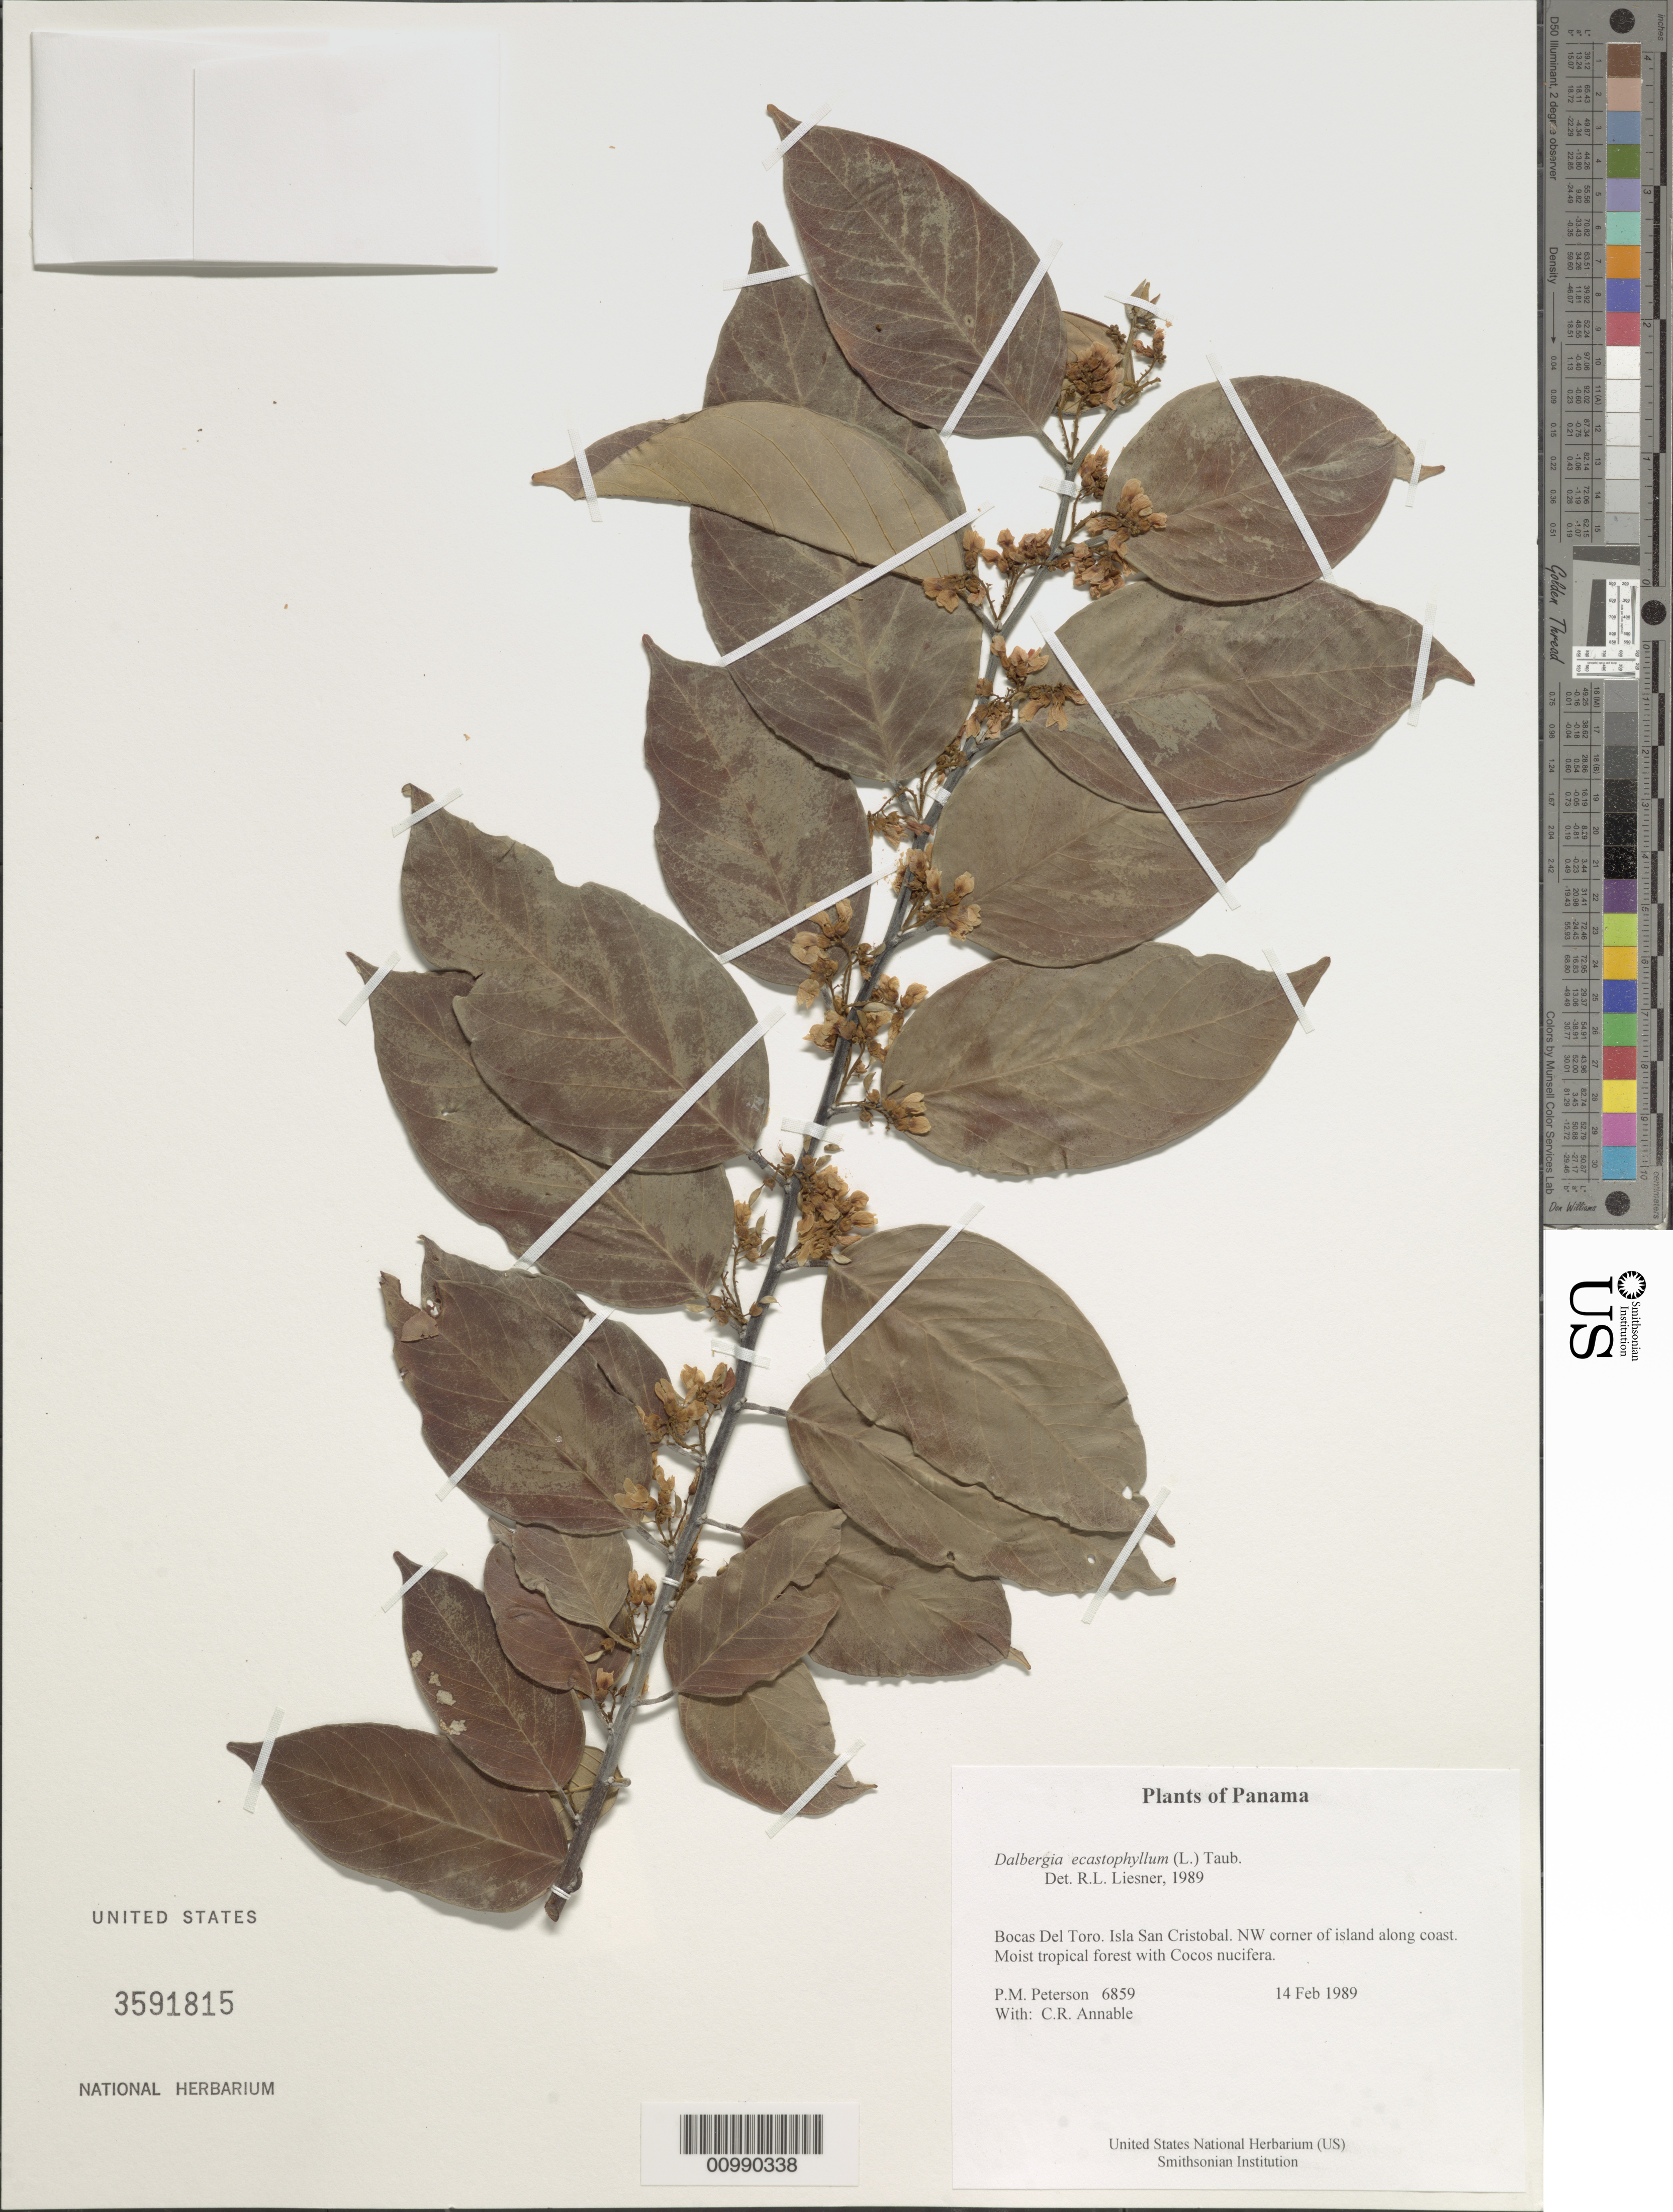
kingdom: Plantae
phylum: Tracheophyta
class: Magnoliopsida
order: Fabales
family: Fabaceae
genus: Dalbergia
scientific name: Dalbergia ecastaphyllum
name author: (L.) Taub.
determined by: Liesner, R. L.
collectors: P. M. Peterson & C. R. Annable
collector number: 06859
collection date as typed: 14 Feb 1989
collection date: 1989-02-14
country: Panama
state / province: Bocas del Toro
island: San Cristobal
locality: NW corner of island along coast.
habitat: Moist tropical forest with Cocos nucifera.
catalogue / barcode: US 3591815